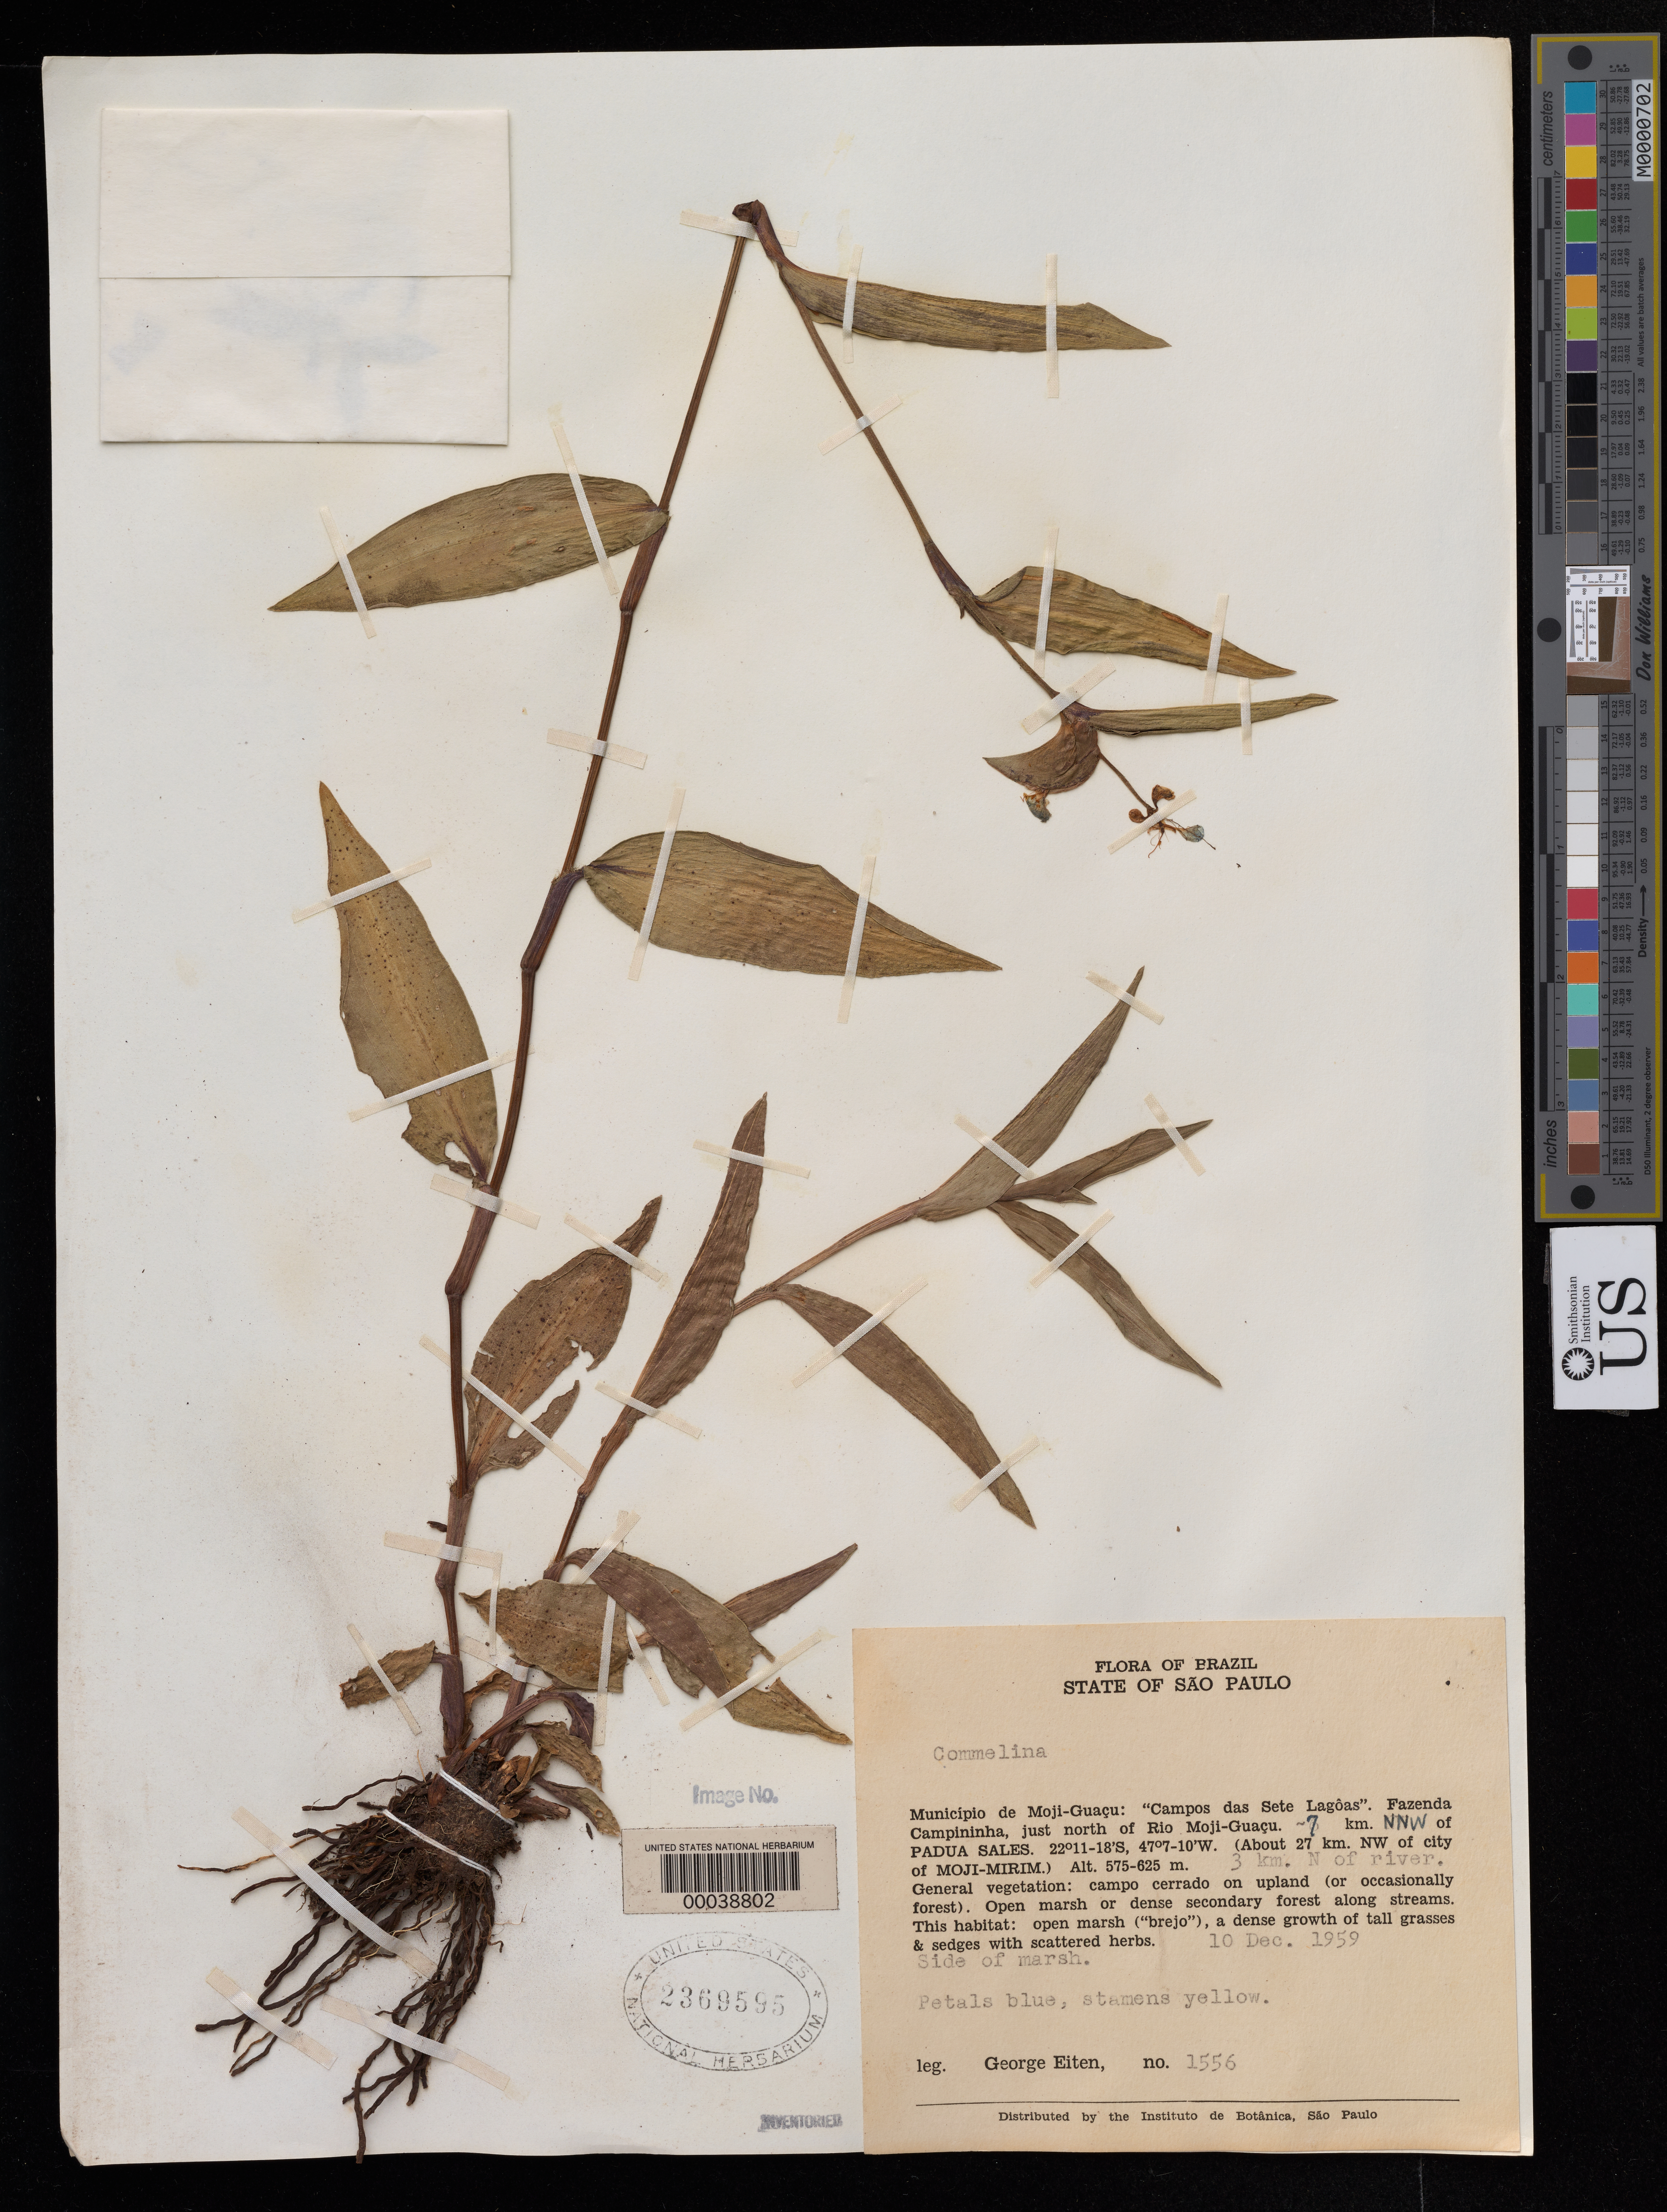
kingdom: Plantae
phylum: Tracheophyta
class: Liliopsida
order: Commelinales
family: Commelinaceae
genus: Commelina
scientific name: Commelina obliqua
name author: Vahl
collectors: G. Eiten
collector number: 1556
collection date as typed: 10 Dec 1959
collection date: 1959-12-10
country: Brazil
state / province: São Paulo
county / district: Mogi-Guaçu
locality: "campos das sete lagoas" fazenda campiniha, n of rio moji-guacu. nw of padua sales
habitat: Open marsh, tall grass and sedges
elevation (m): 575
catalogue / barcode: US 2369595